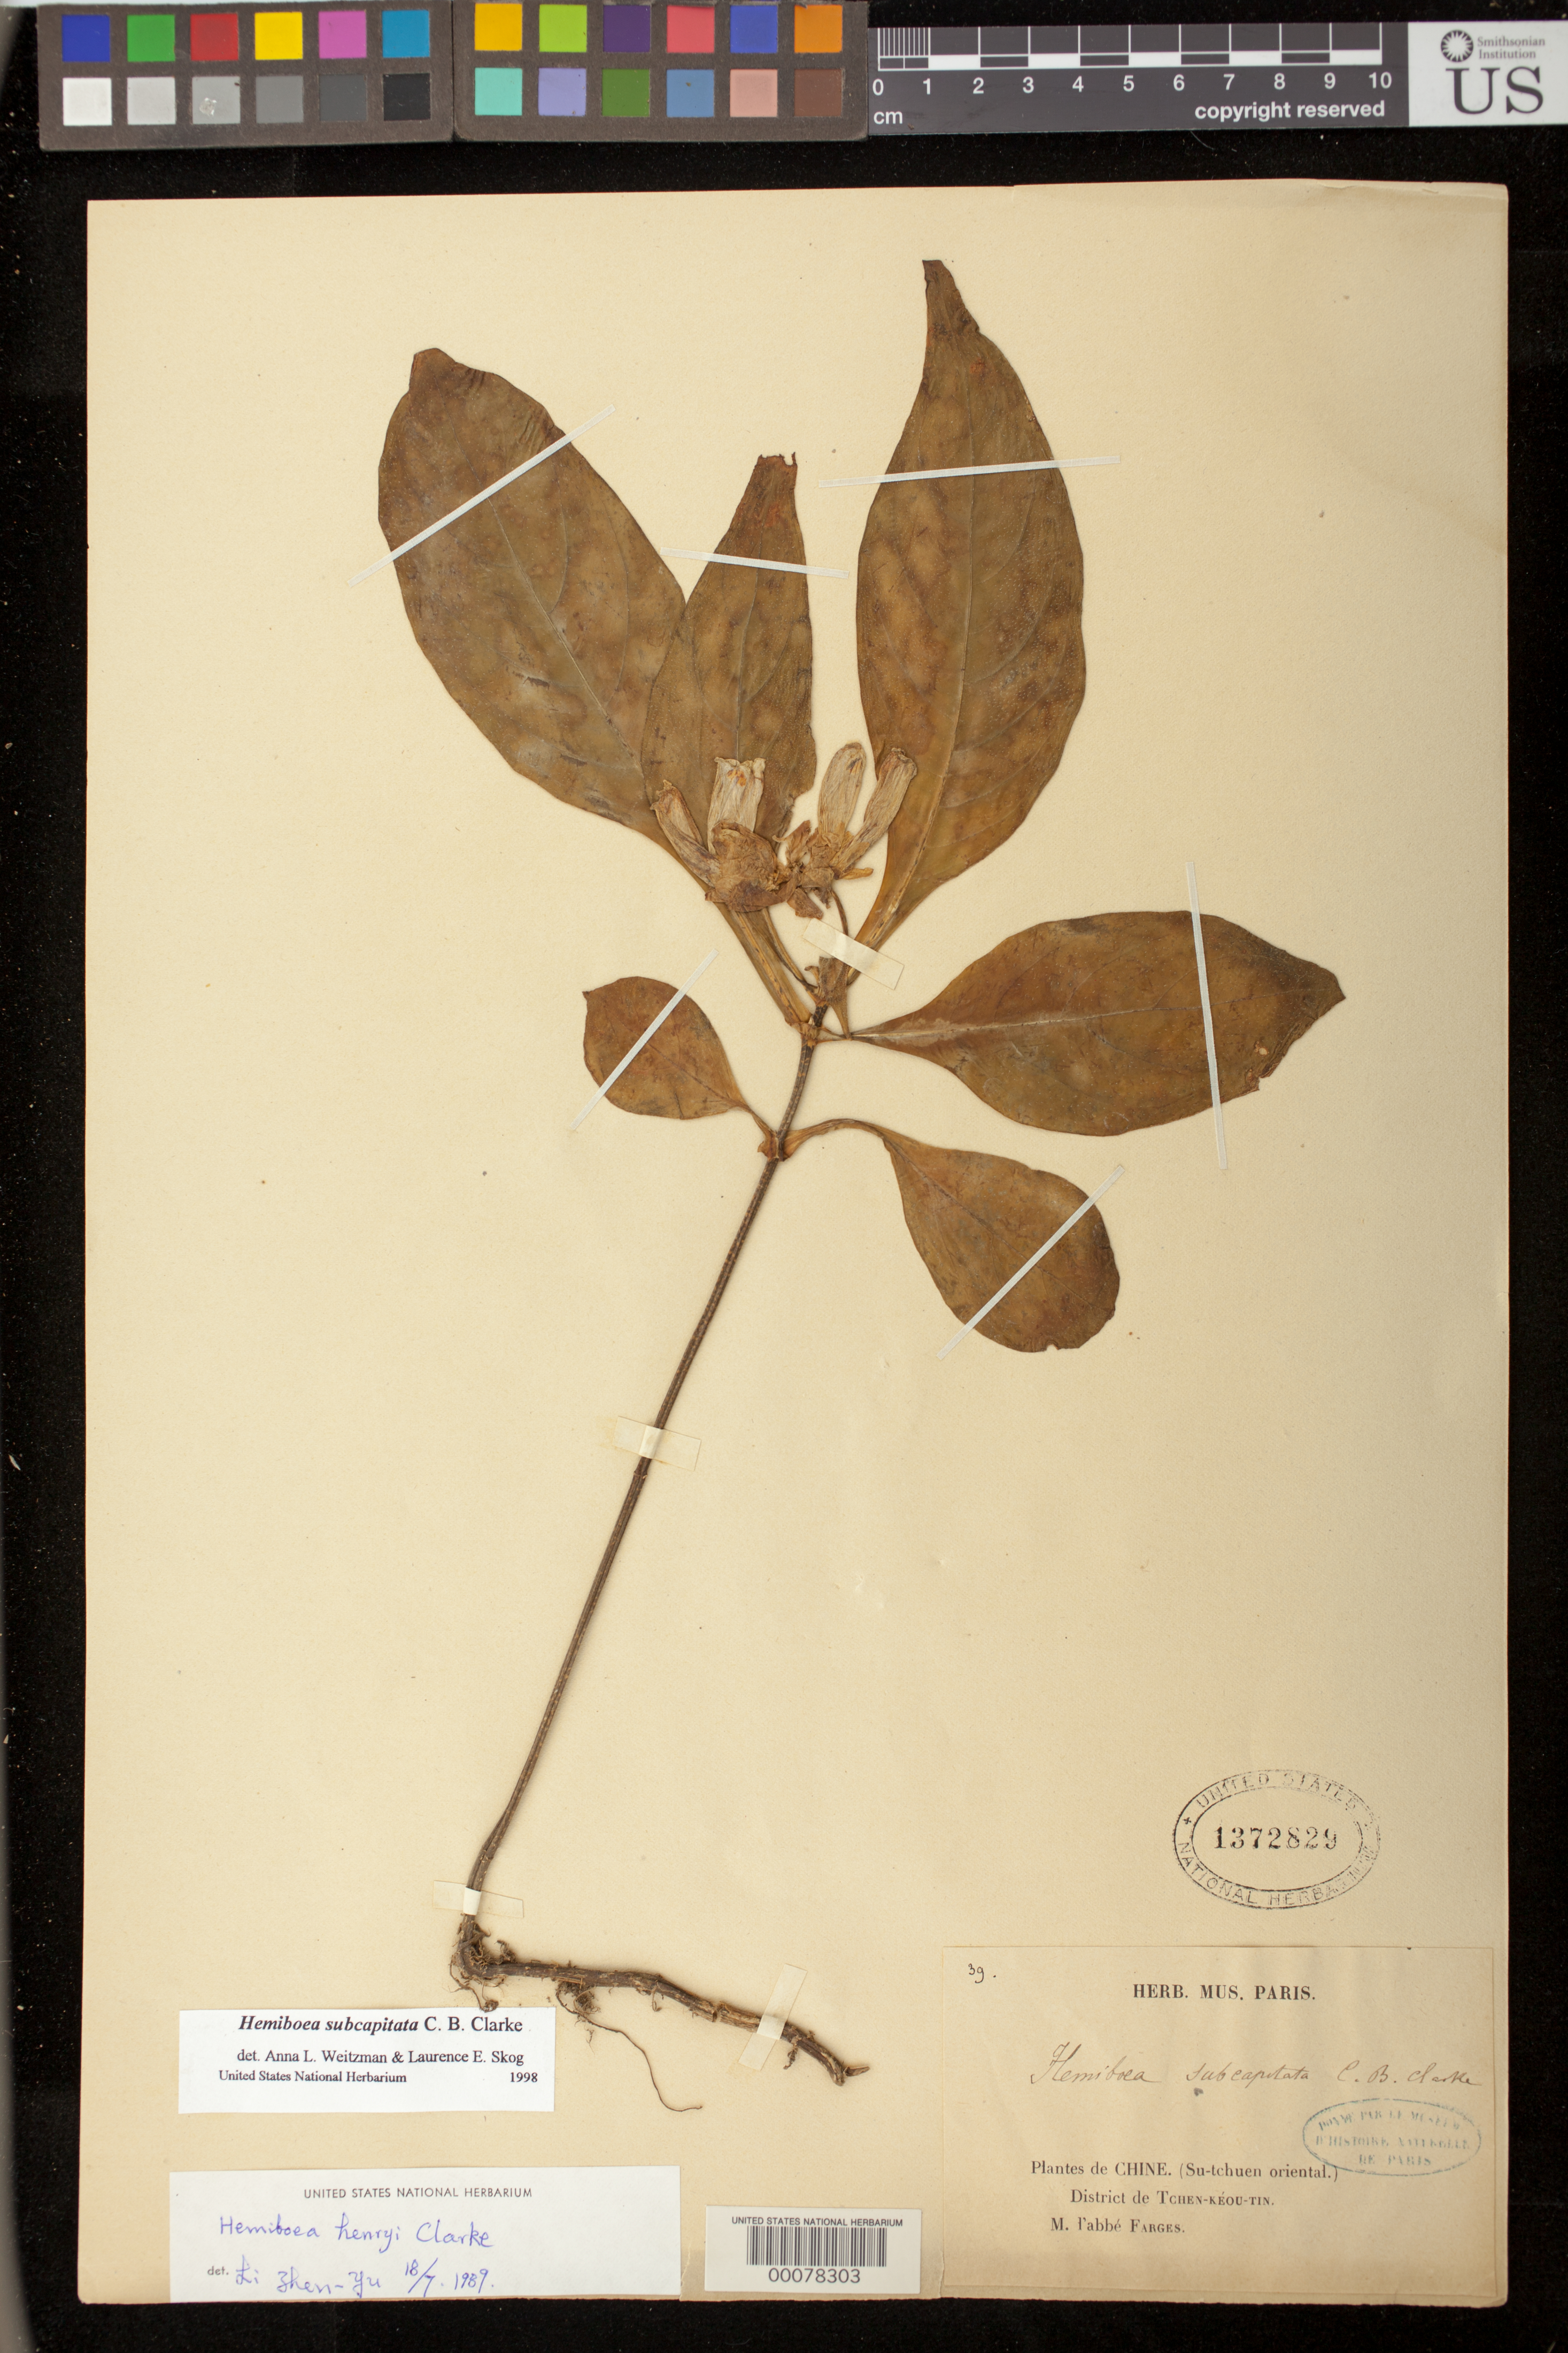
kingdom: Plantae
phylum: Tracheophyta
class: Magnoliopsida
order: Lamiales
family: Gesneriaceae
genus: Hemiboea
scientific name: Hemiboea subcapitata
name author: C.B. Clarke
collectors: M. Farges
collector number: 39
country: China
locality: Tchen-keou-tin district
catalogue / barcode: US 1372829